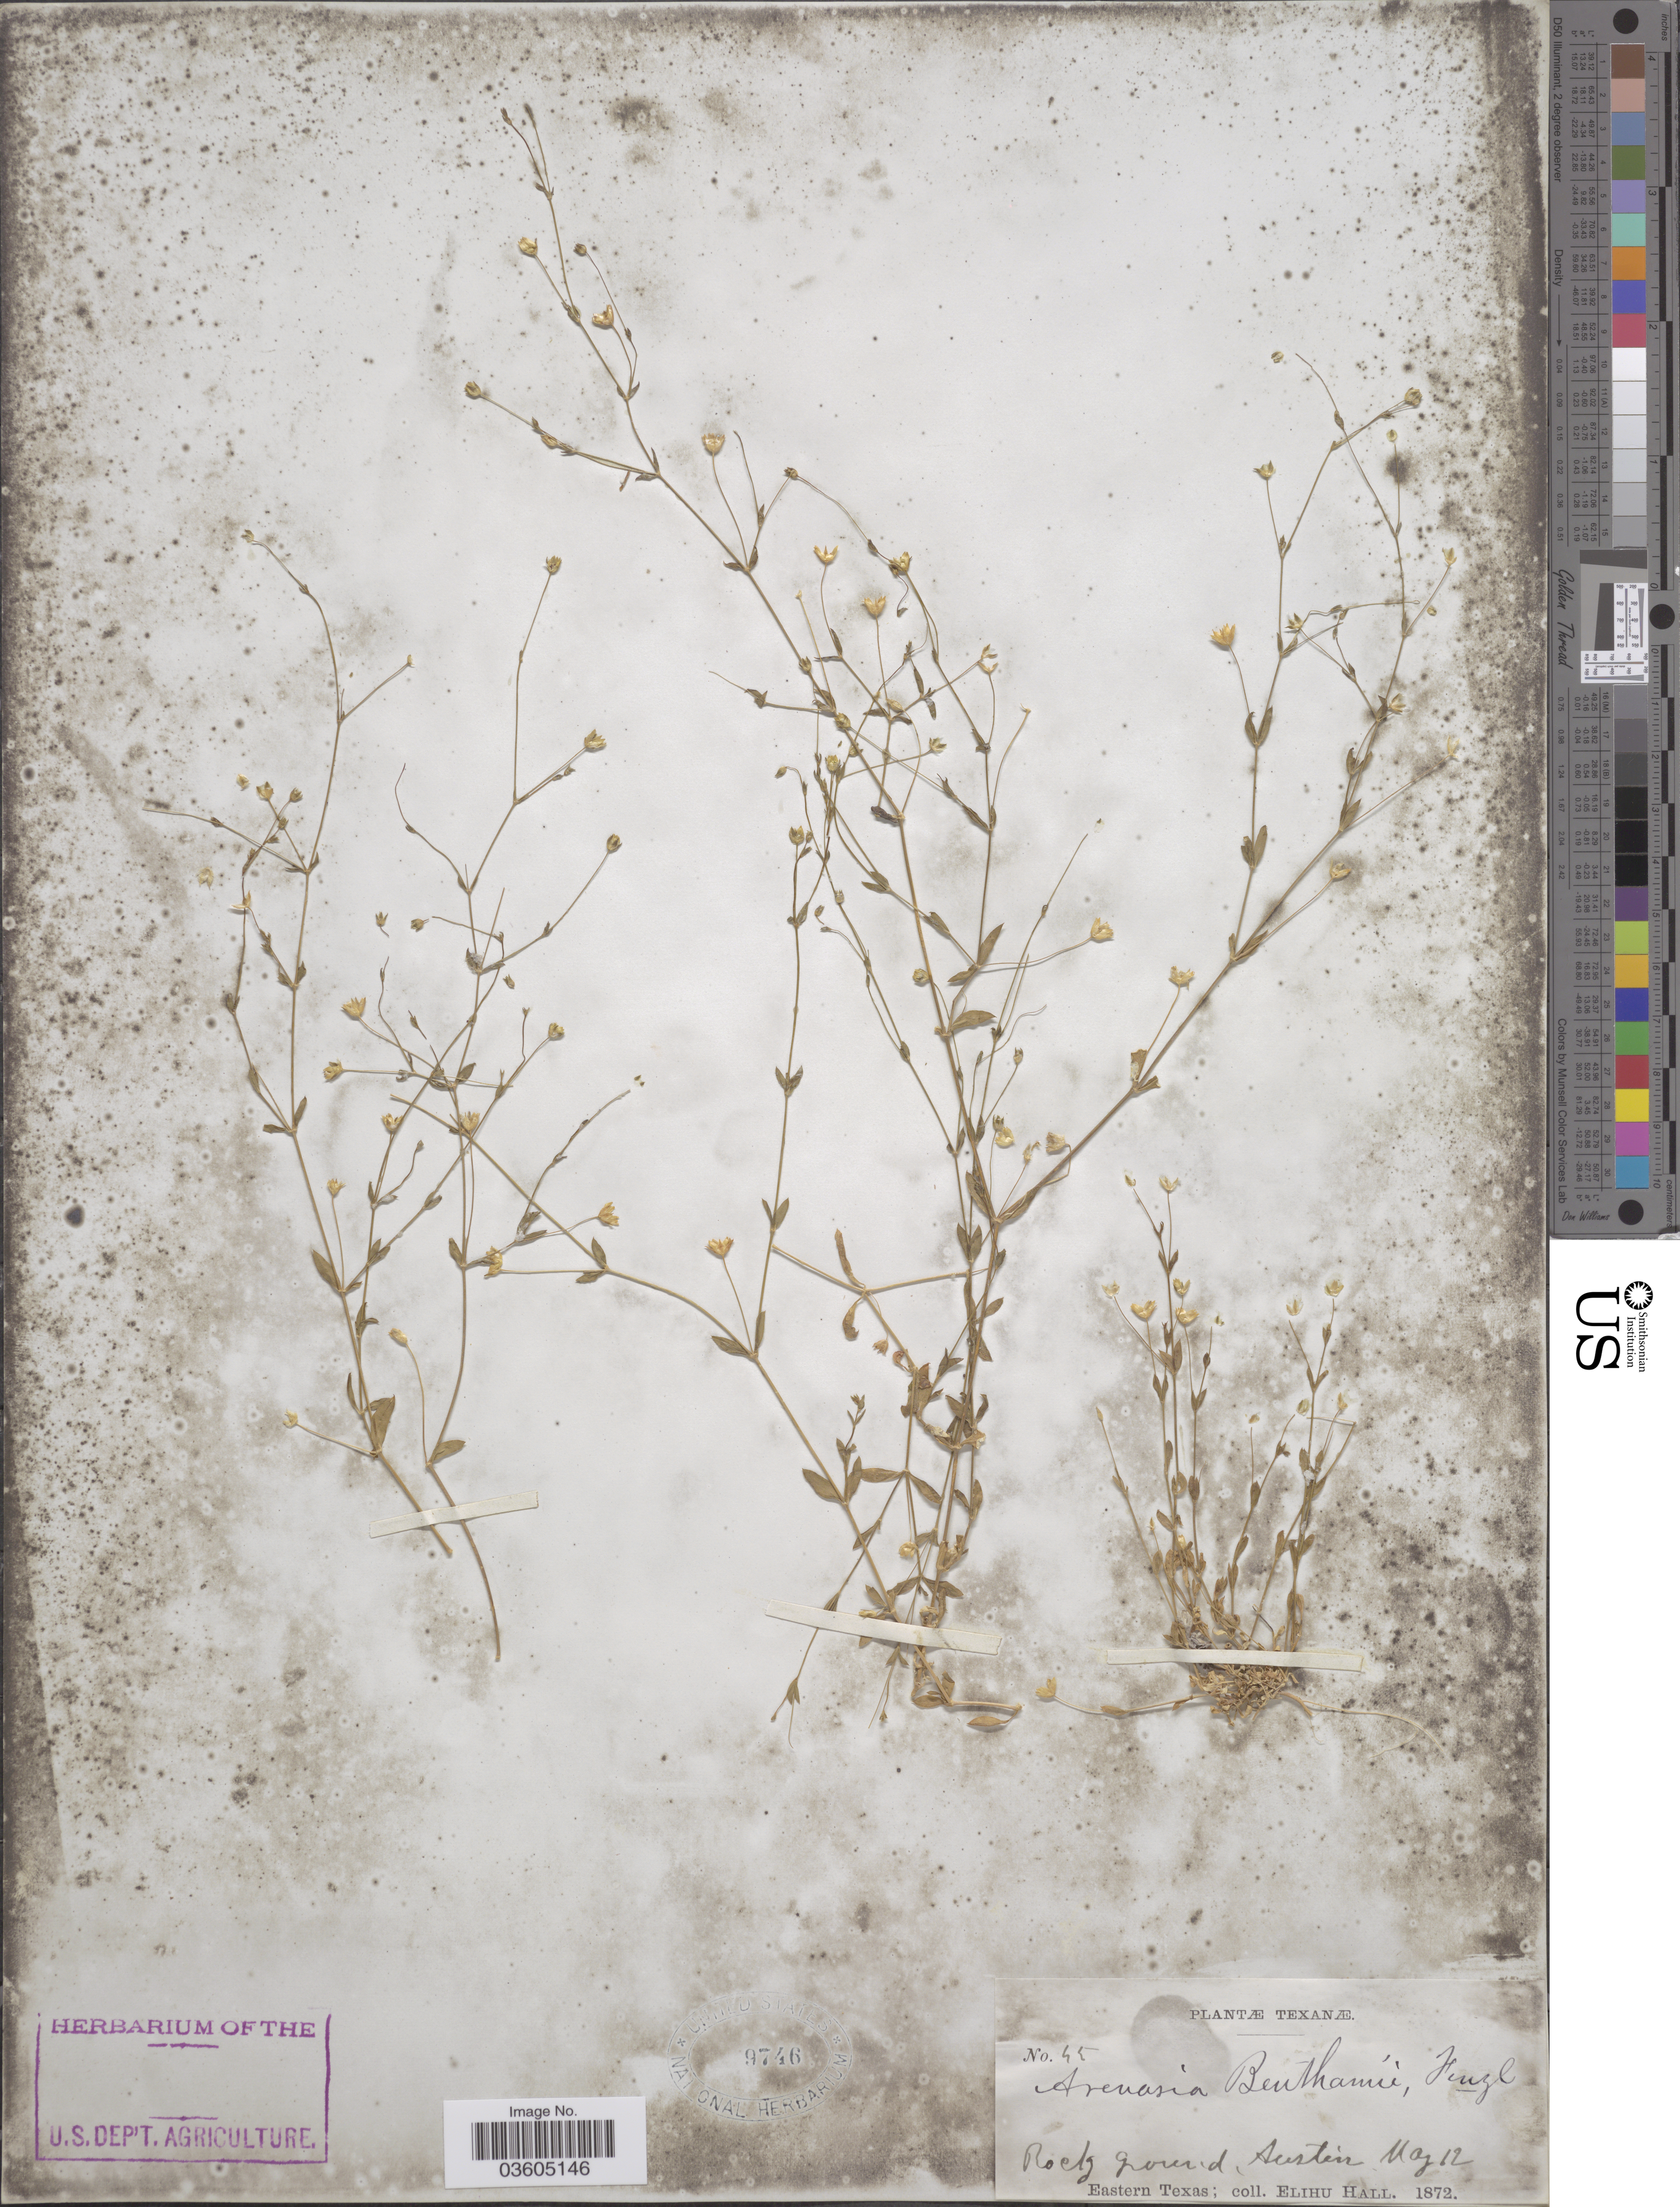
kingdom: Plantae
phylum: Tracheophyta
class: Magnoliopsida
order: Caryophyllales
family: Caryophyllaceae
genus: Arenaria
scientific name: Arenaria benthamii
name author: Fenzl ex Torr. & A. Gray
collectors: E. Hall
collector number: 45*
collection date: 1872-05-12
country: United States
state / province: Texas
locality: Austin. Eastern Texas.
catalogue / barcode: US 9746